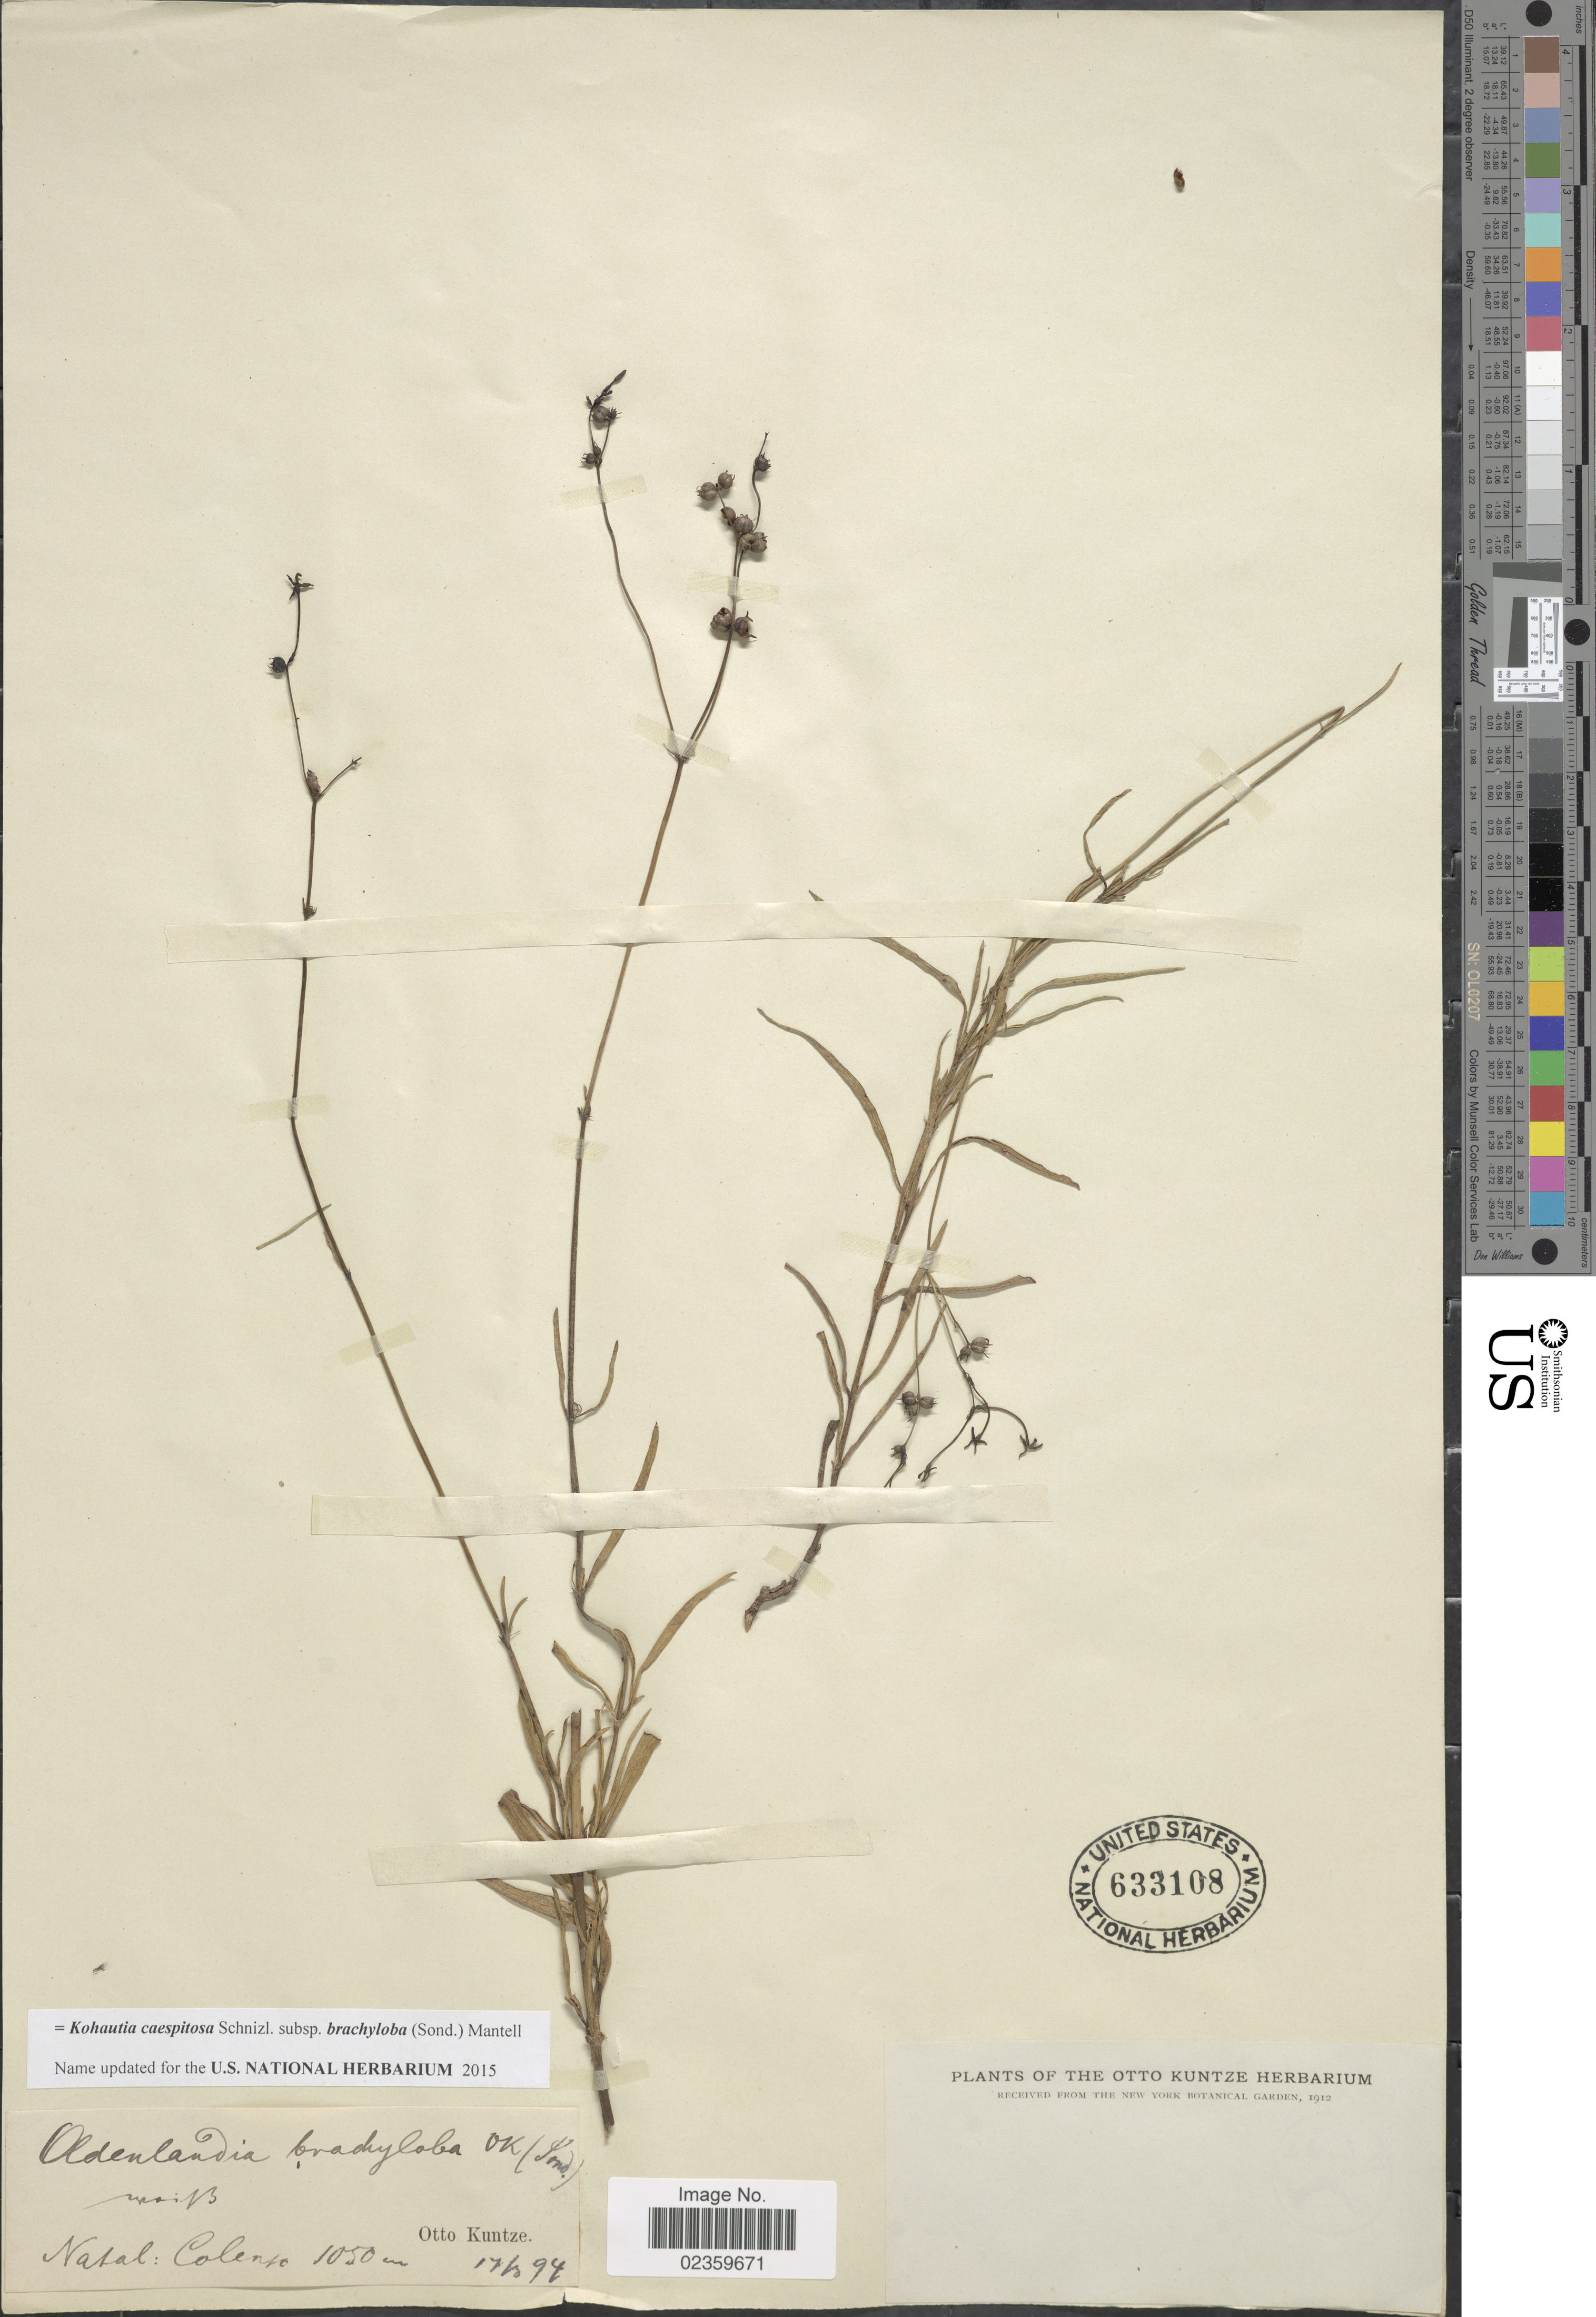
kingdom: Plantae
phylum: Tracheophyta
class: Magnoliopsida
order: Gentianales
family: Rubiaceae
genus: Kohautia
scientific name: Kohautia caespitosa subsp. brachyloba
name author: (Sond.) Mantell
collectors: C.E.O. Kuntze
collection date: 1894-03-17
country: South Africa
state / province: KwaZulu-Natal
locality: Natal: Colenso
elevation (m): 1050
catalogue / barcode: US 633108